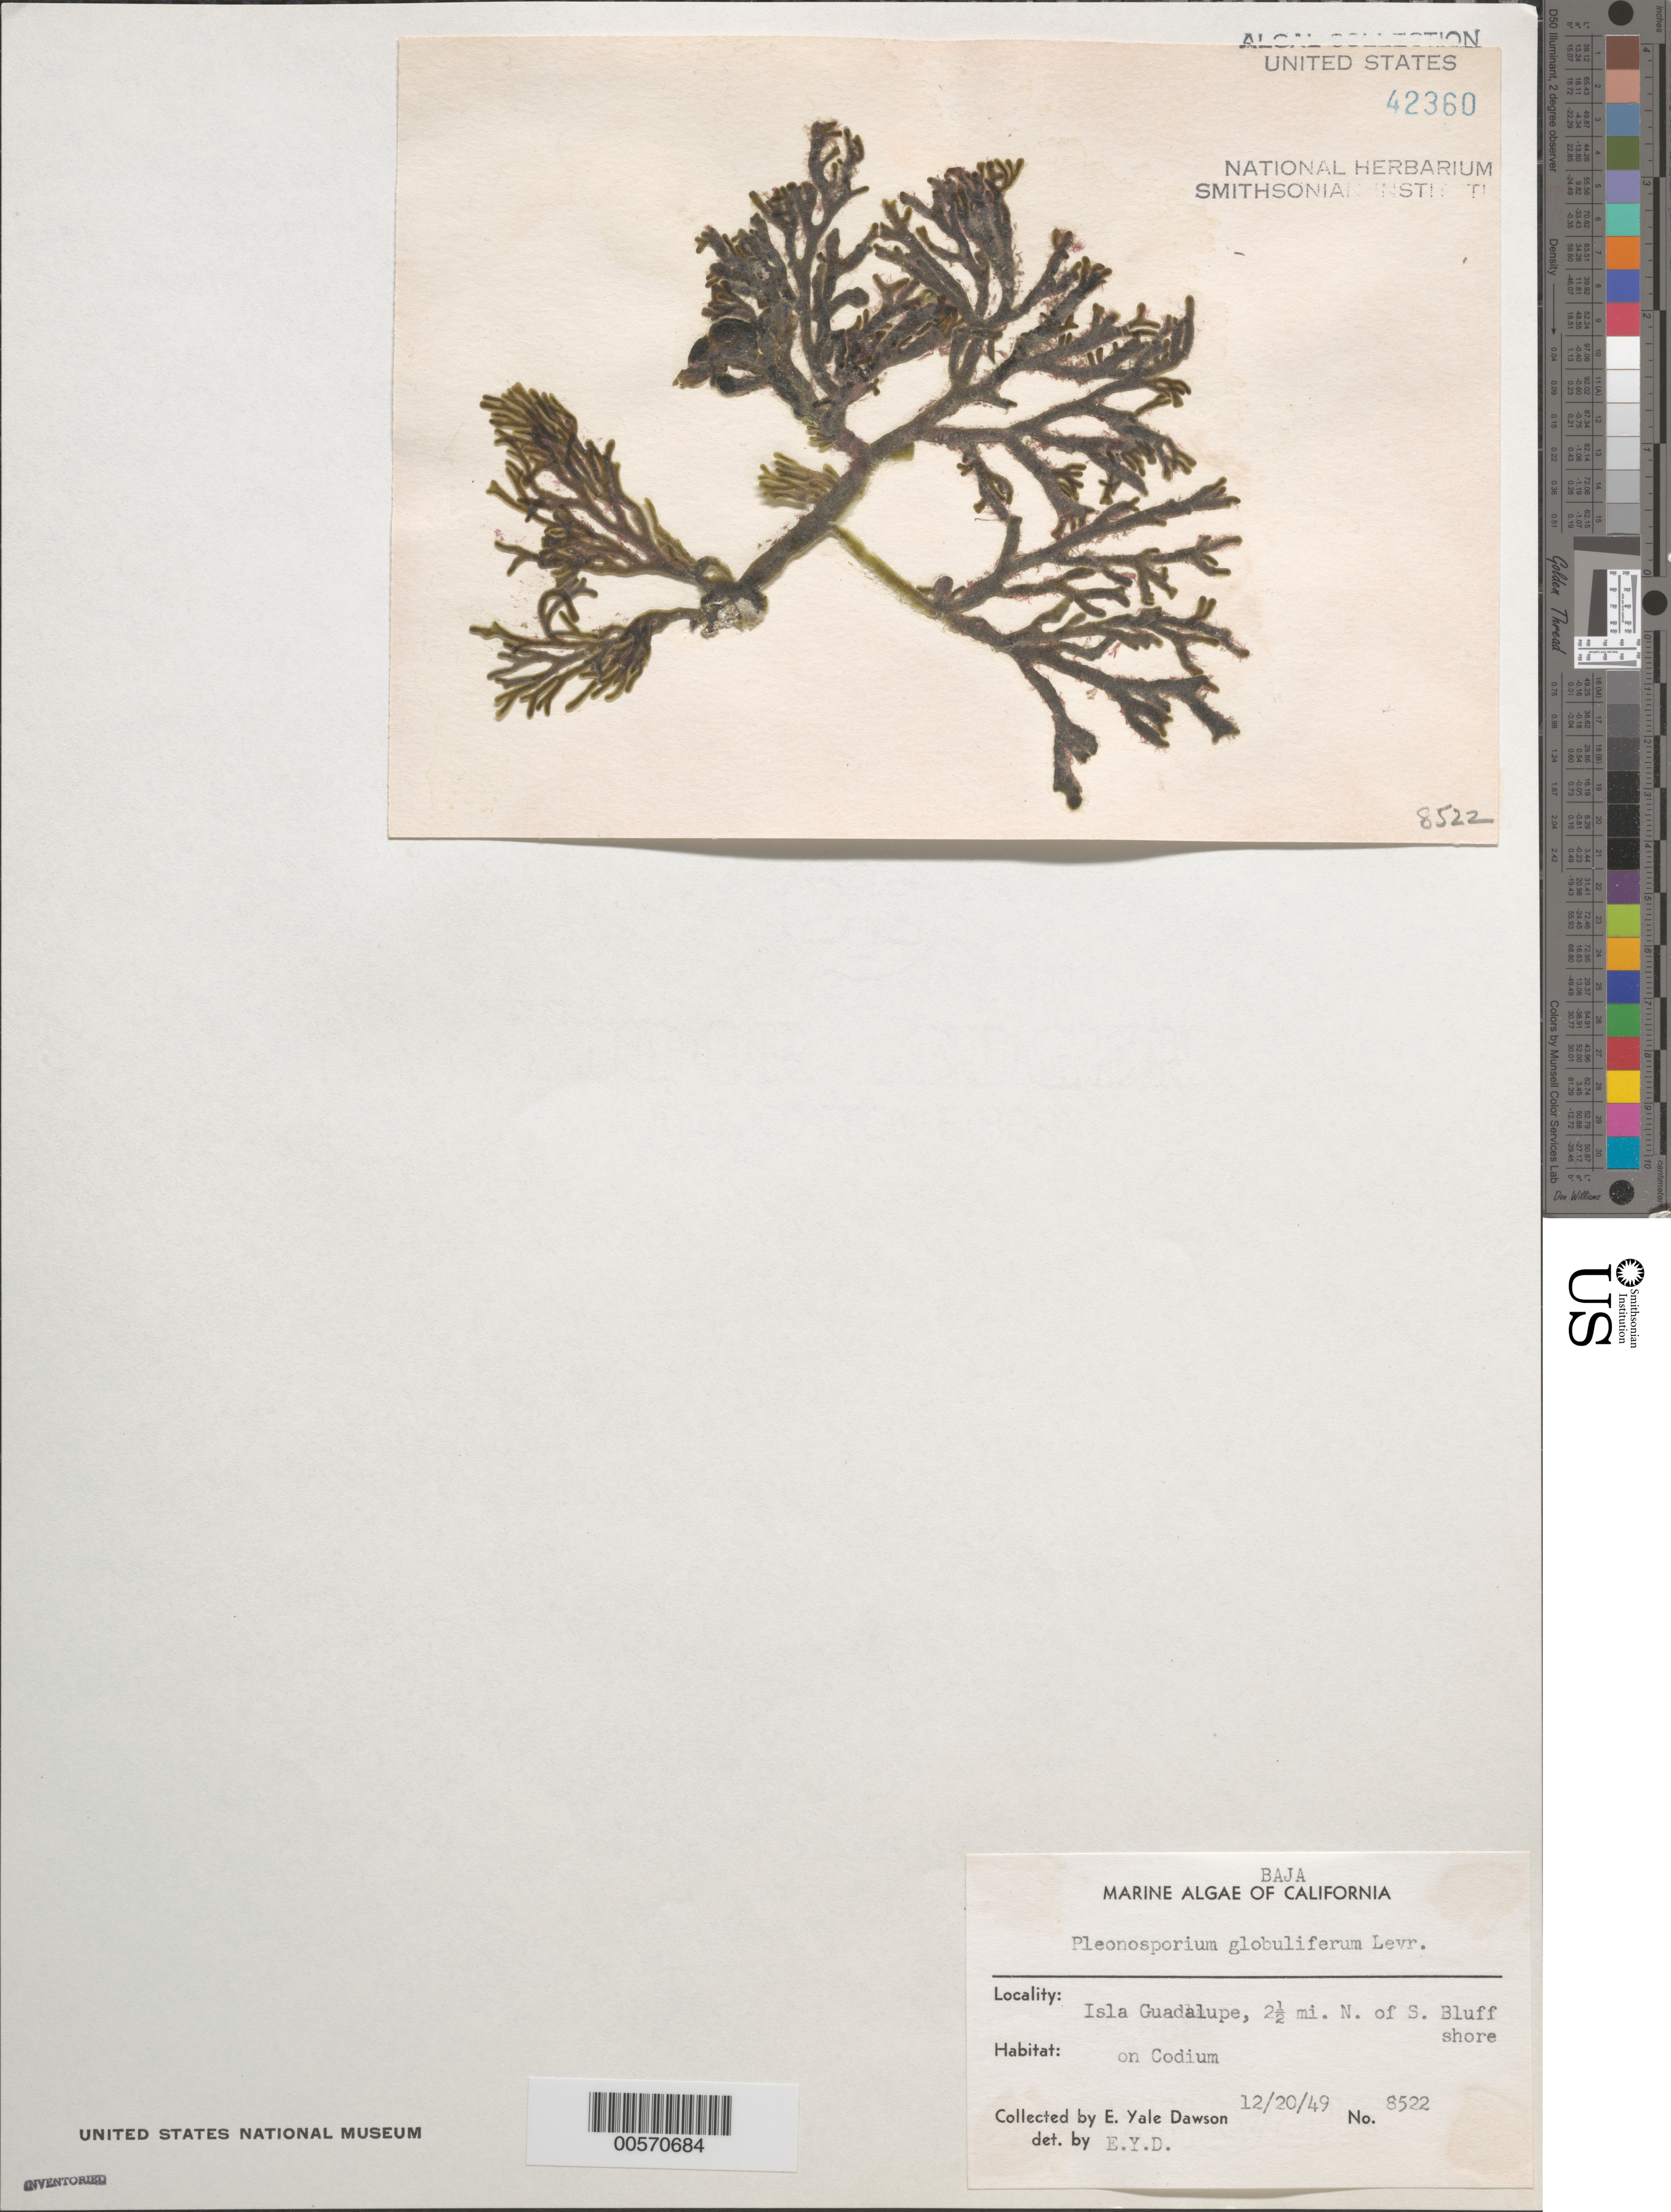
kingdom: Plantae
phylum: Rhodophyta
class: Florideophyceae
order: Ceramiales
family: Wrangeliaceae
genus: Pleonosporium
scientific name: Pleonosporium globuliferum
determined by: Dawson, E. Y.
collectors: E. Y. Dawson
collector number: EYD 8522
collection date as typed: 20 Dec 1949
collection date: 1949-12-20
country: Mexico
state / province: Baja California Norte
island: Isla Guadalupe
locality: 2.5 miles north of South Bluff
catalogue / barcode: US 42360